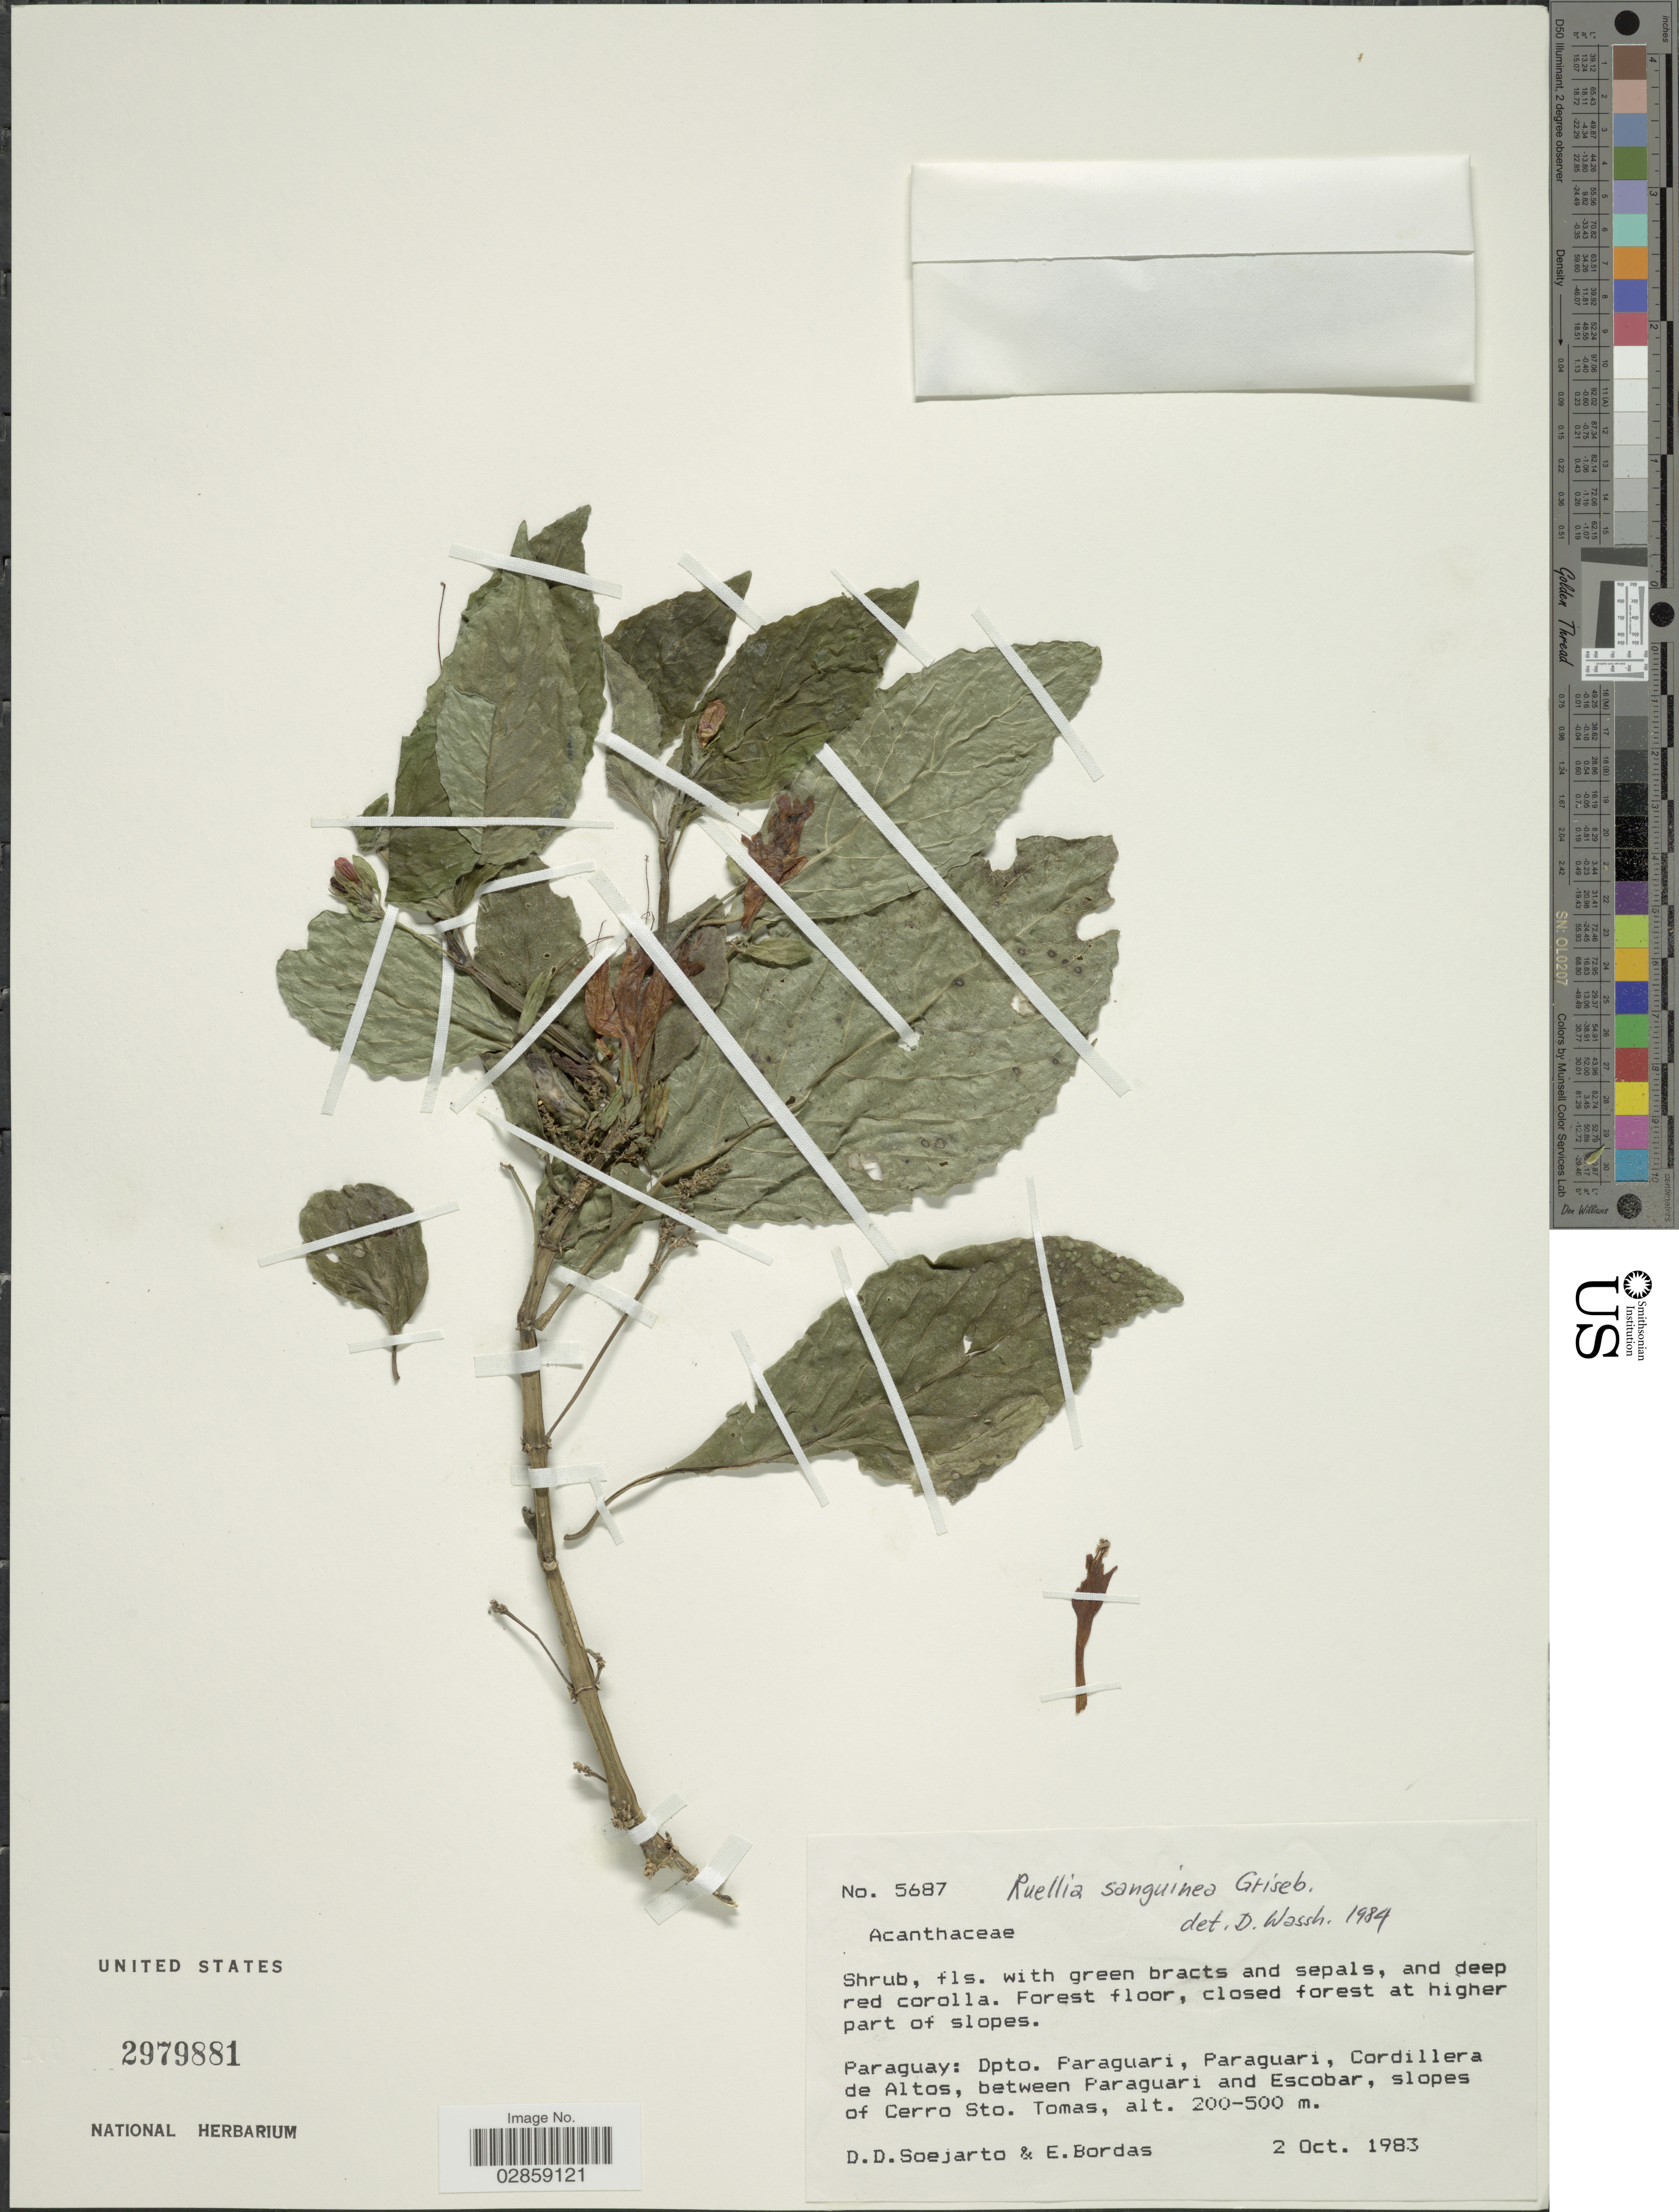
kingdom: Plantae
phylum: Tracheophyta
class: Magnoliopsida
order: Lamiales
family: Acanthaceae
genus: Ruellia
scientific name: Ruellia angustiflora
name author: (Nees) Lindau ex Rambo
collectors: E. Bordas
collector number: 5687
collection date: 1983-10-02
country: Paraguay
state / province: Paraguari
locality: Dpto. Paraguari. Cordillera de Altos, between Paraguari and Escobar, slopes of Cerro Sto. Tomas.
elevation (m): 200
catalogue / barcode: US 2979881